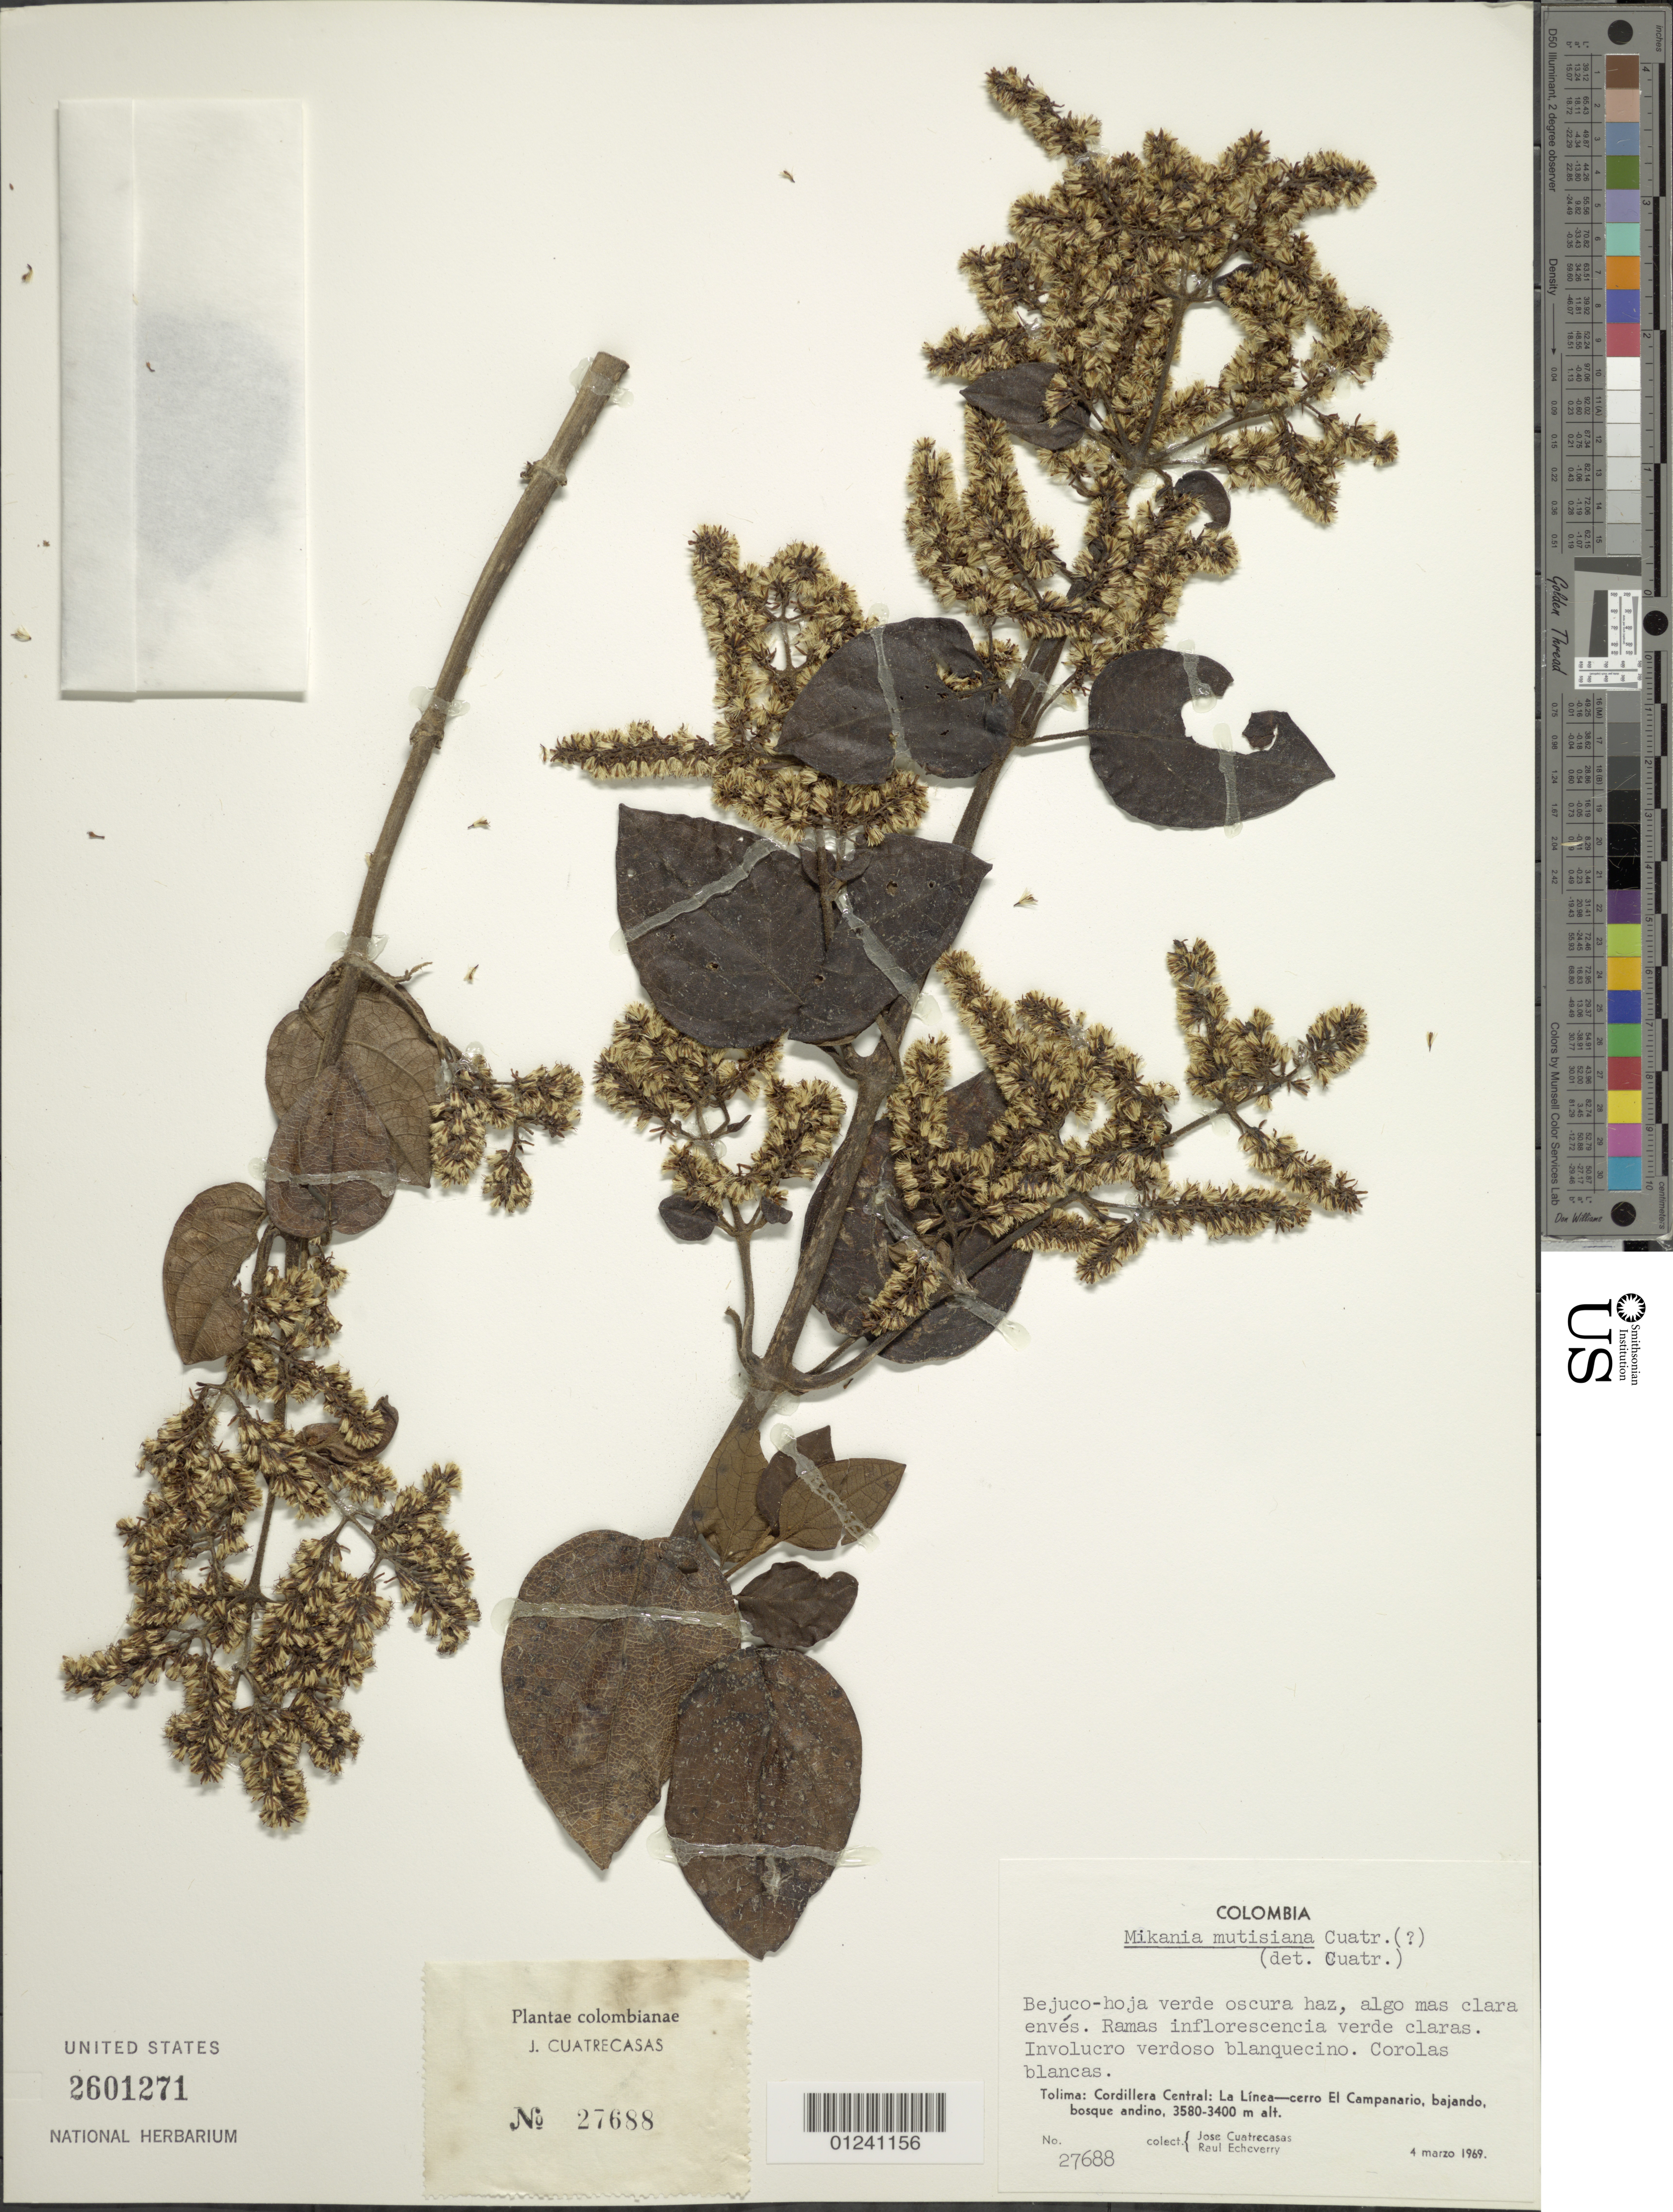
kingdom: Plantae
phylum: Tracheophyta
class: Magnoliopsida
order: Asterales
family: Asteraceae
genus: Mikania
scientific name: Mikania mutisiana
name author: Cuatrec.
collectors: J. Cuatrecasas & R. Echeverry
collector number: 27688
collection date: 1969-03-04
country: Colombia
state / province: Tolima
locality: Cordillera Central: La Línea--cerro El Campanario, bajando, bosque andino.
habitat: bosque andino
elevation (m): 3400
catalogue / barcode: US 2601271